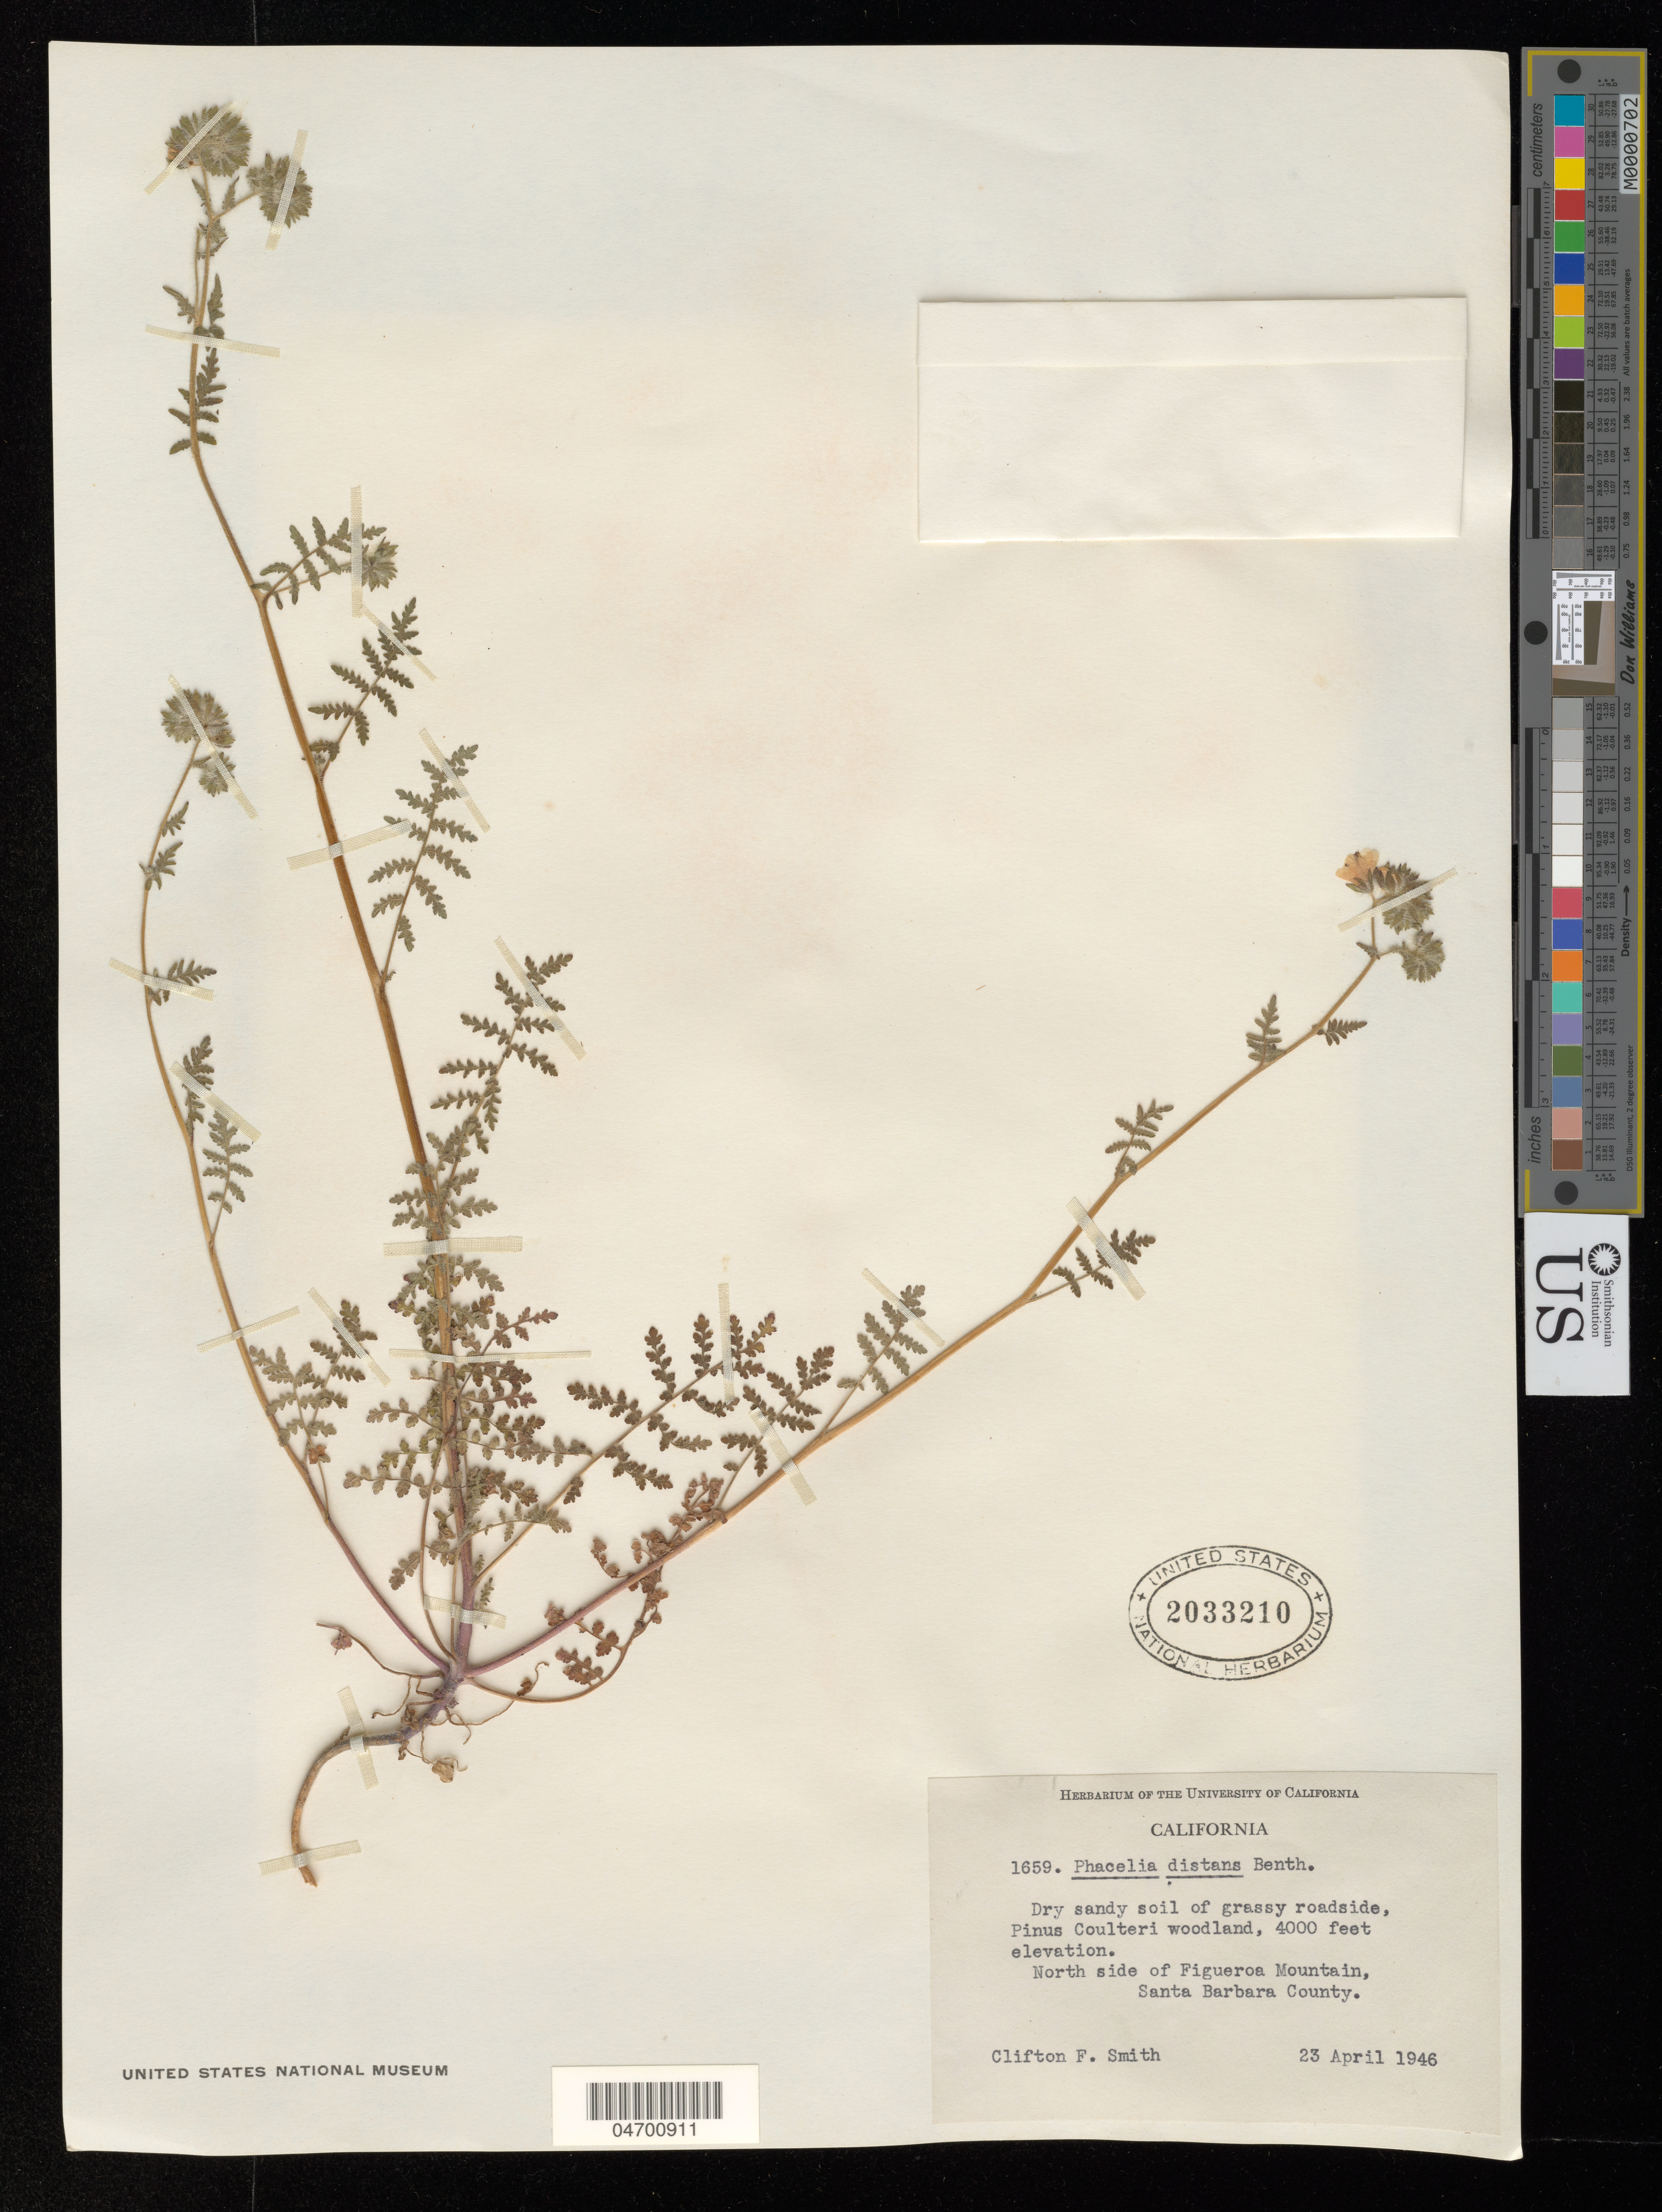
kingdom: Plantae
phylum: Tracheophyta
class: Magnoliopsida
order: Boraginales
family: Hydrophyllaceae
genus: Phacelia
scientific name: Phacelia distans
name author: Benth.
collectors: C. F. Smith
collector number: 1659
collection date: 1946-04-23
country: United States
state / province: California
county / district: Santa Barbara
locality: North side of Figueroa Mountain, Santa Barbara County.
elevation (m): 1219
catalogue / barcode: US 2033210